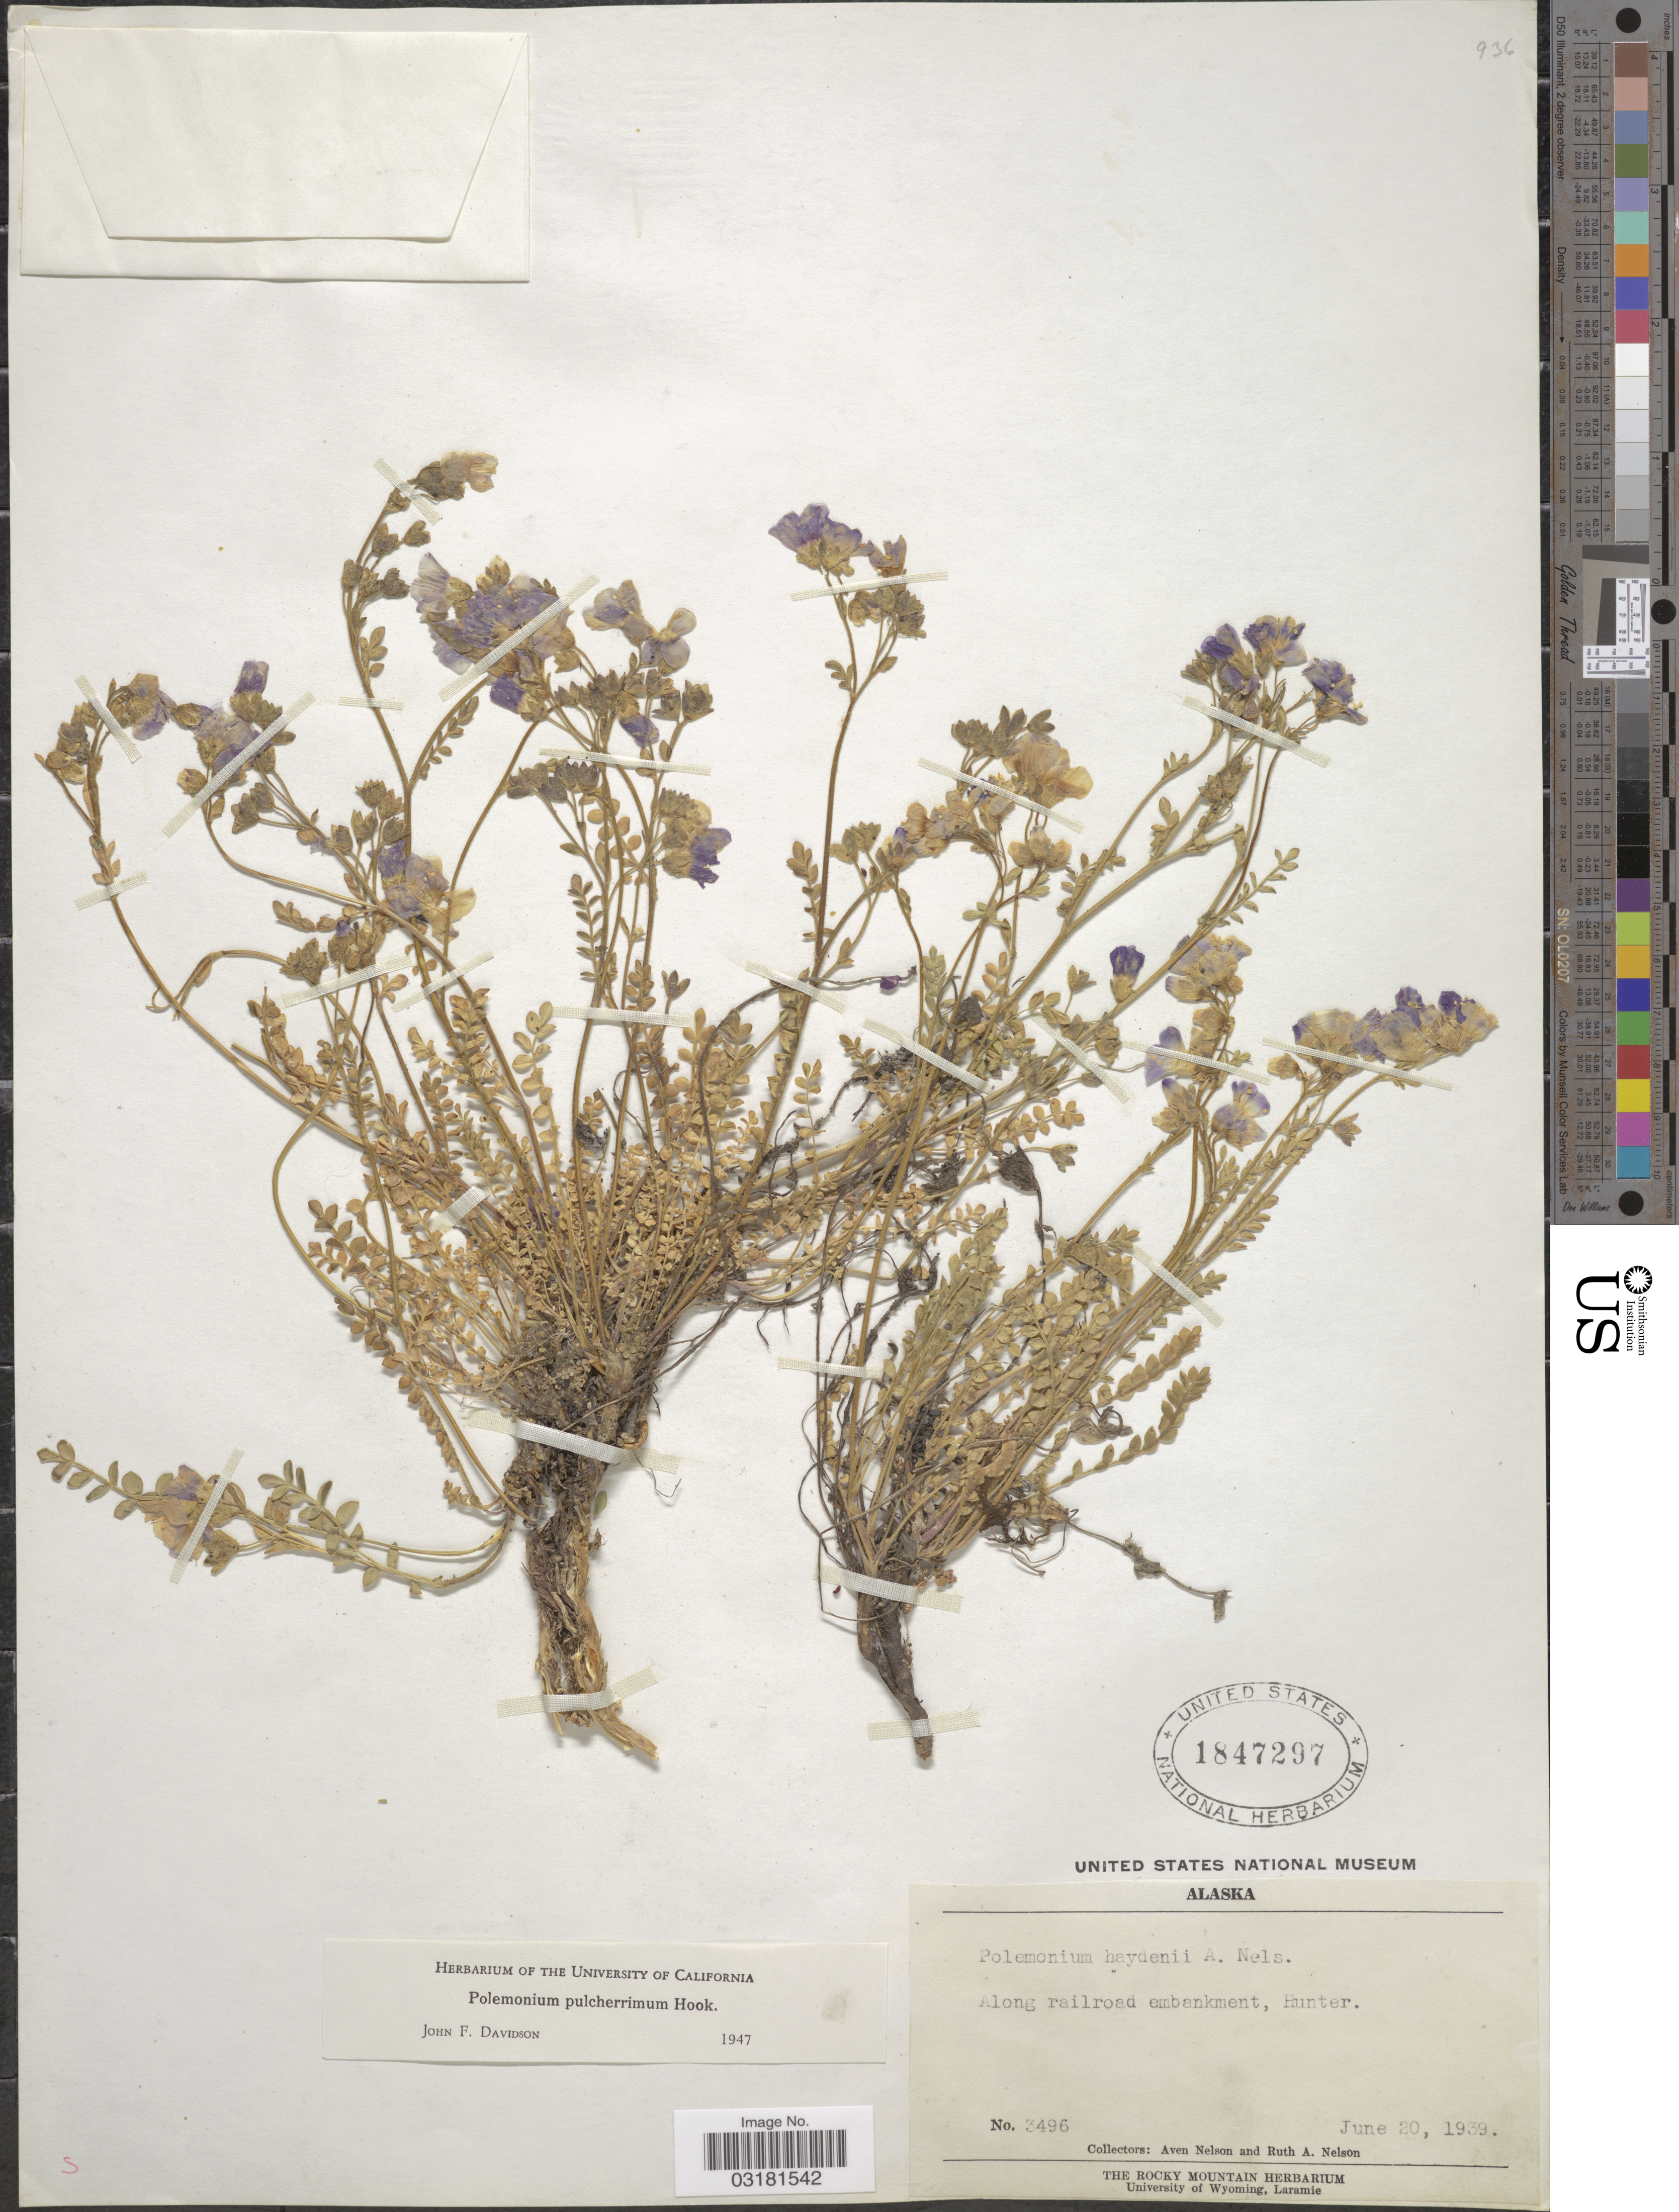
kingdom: Plantae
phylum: Tracheophyta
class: Magnoliopsida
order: Ericales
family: Polemoniaceae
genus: Polemonium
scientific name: Polemonium pulcherrimum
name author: Hook.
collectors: A. Nelson & R. A. Nelson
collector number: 3496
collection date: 1939-06-20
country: United States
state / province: Alaska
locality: Along railroad embankment, Hunter.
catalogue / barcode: US 1847297